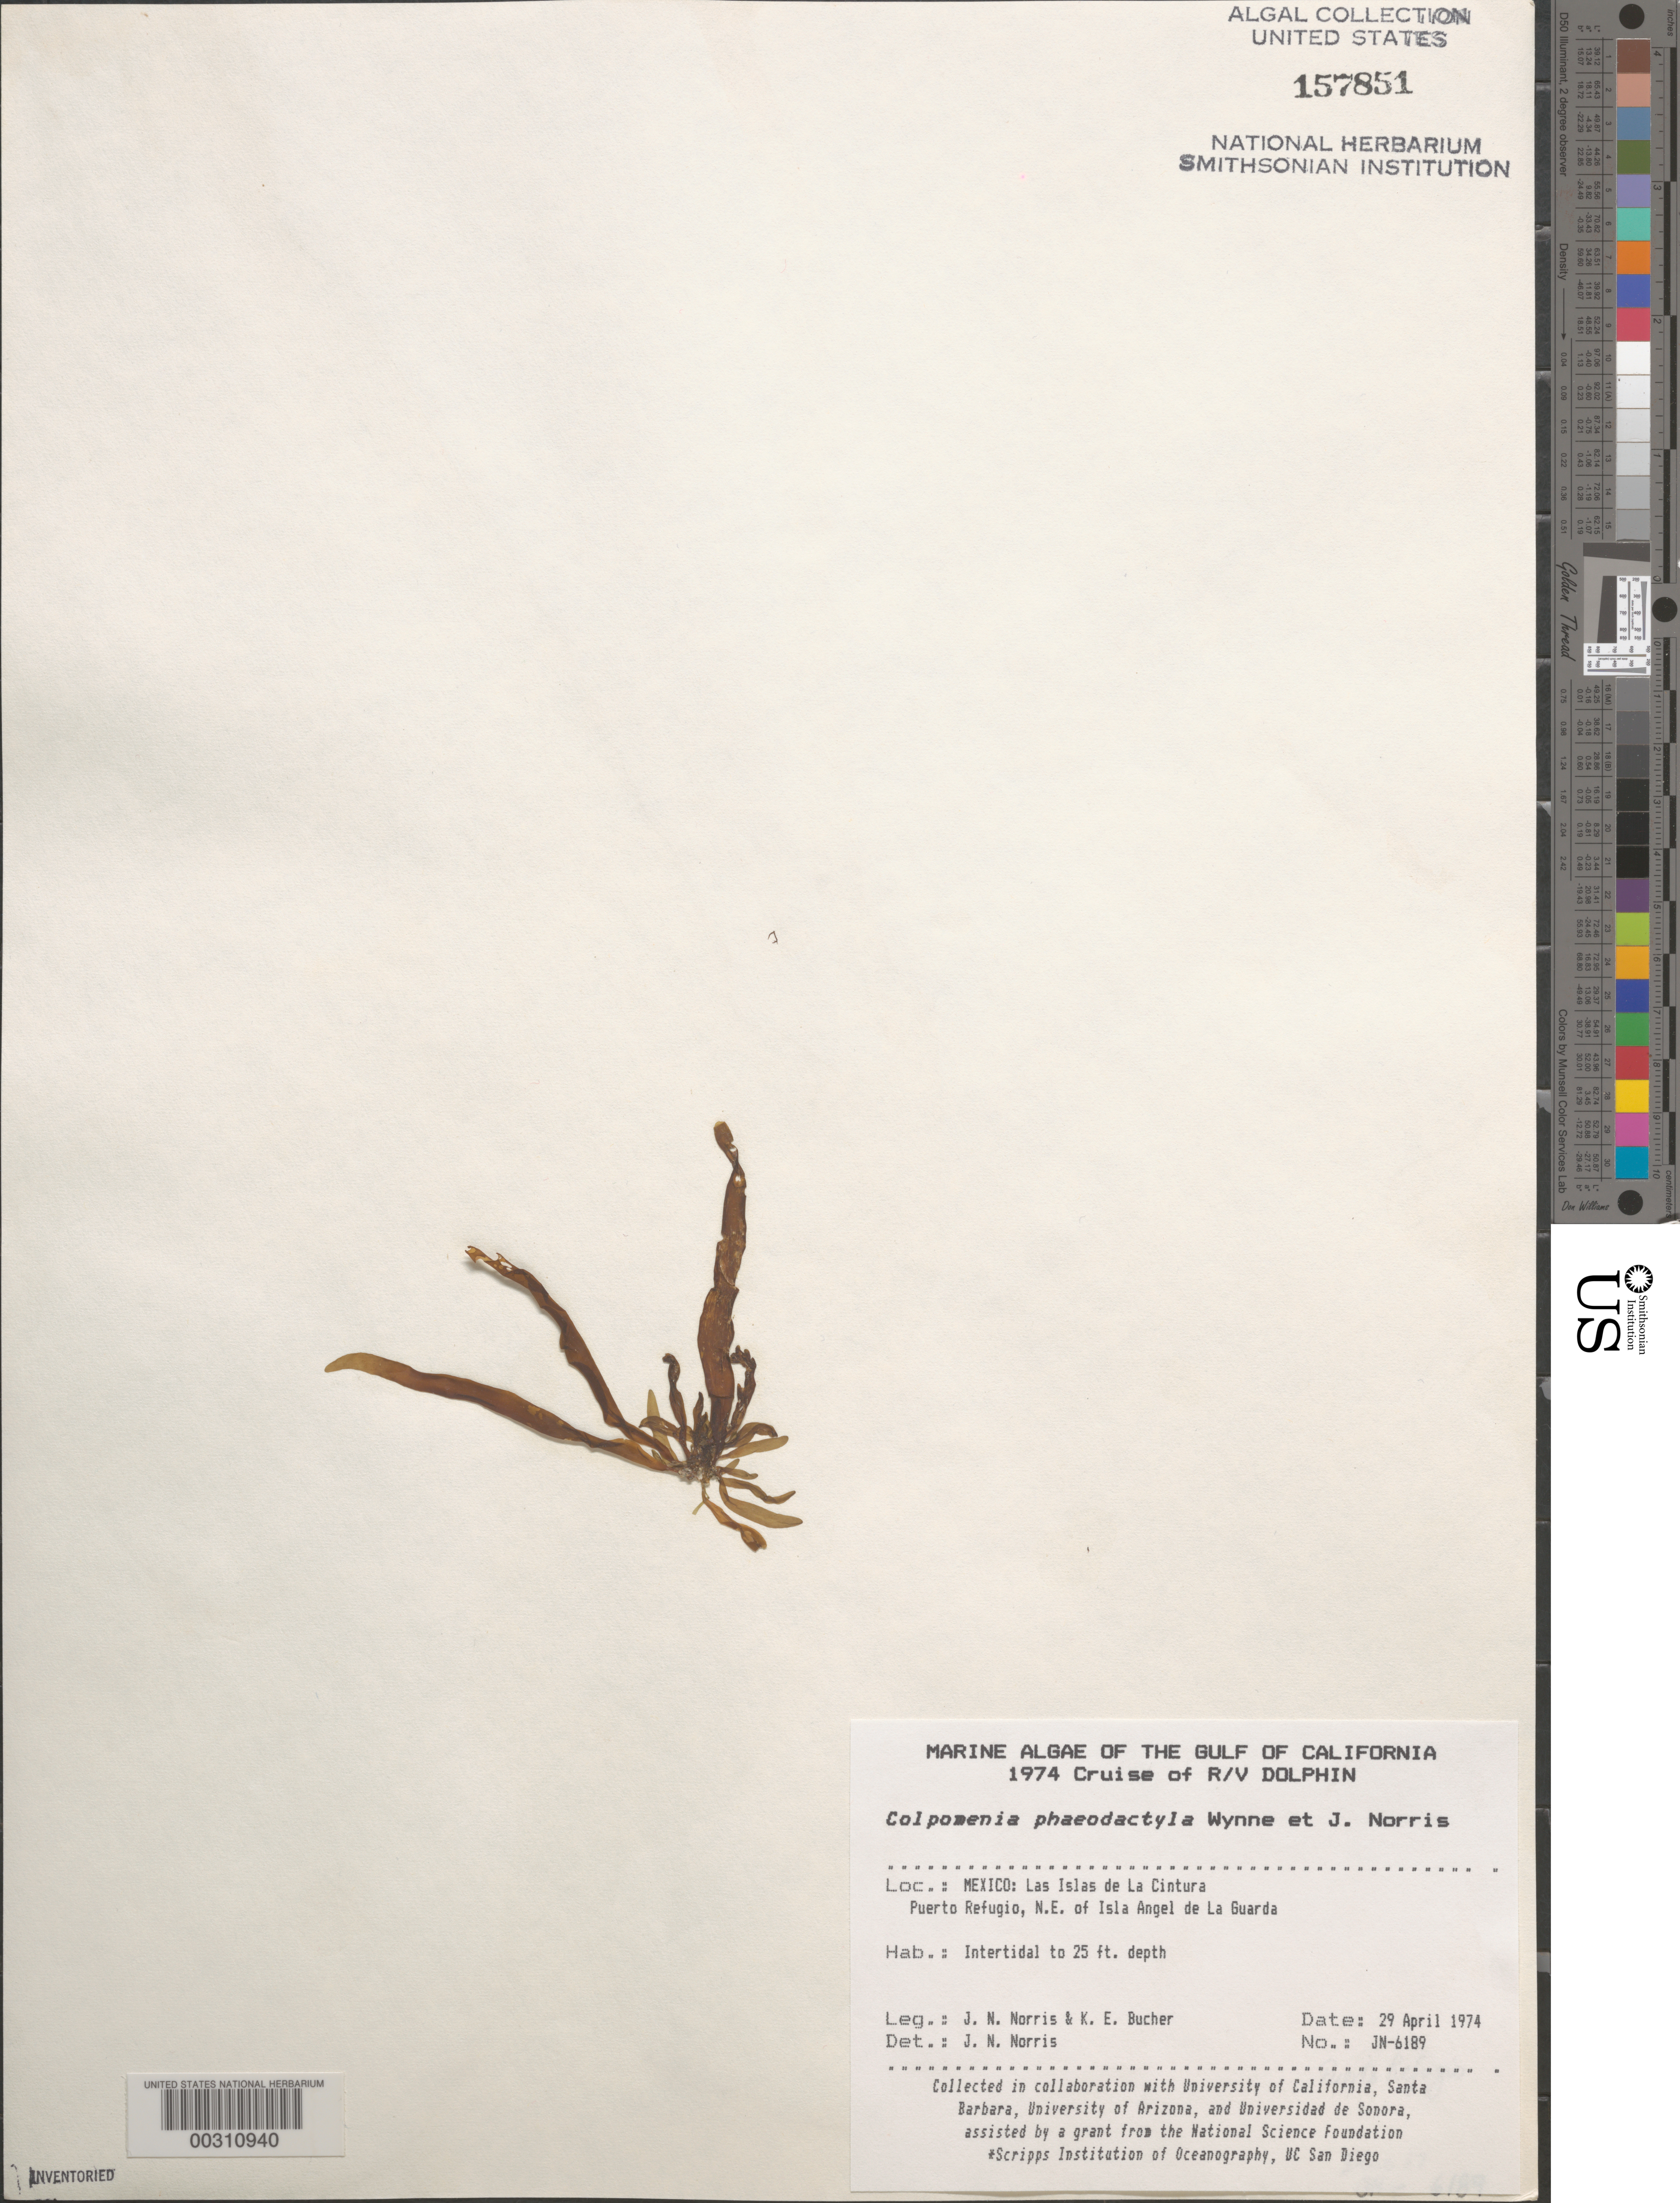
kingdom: Chromista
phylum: Ochrophyta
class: Phaeophyceae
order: Scytosiphonales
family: Scytosiphonaceae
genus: Dactylosiphon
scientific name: Dactylosiphon durvillei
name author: (Bory) Santiañez et al.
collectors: J. N. Norris & K. E. Bucher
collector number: JN-6189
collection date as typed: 29 Apr 1974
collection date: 1974-04-29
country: Mexico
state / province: Baja California Norte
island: Isla Angel de la Guarda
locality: Puerto Refugio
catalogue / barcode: US 157851